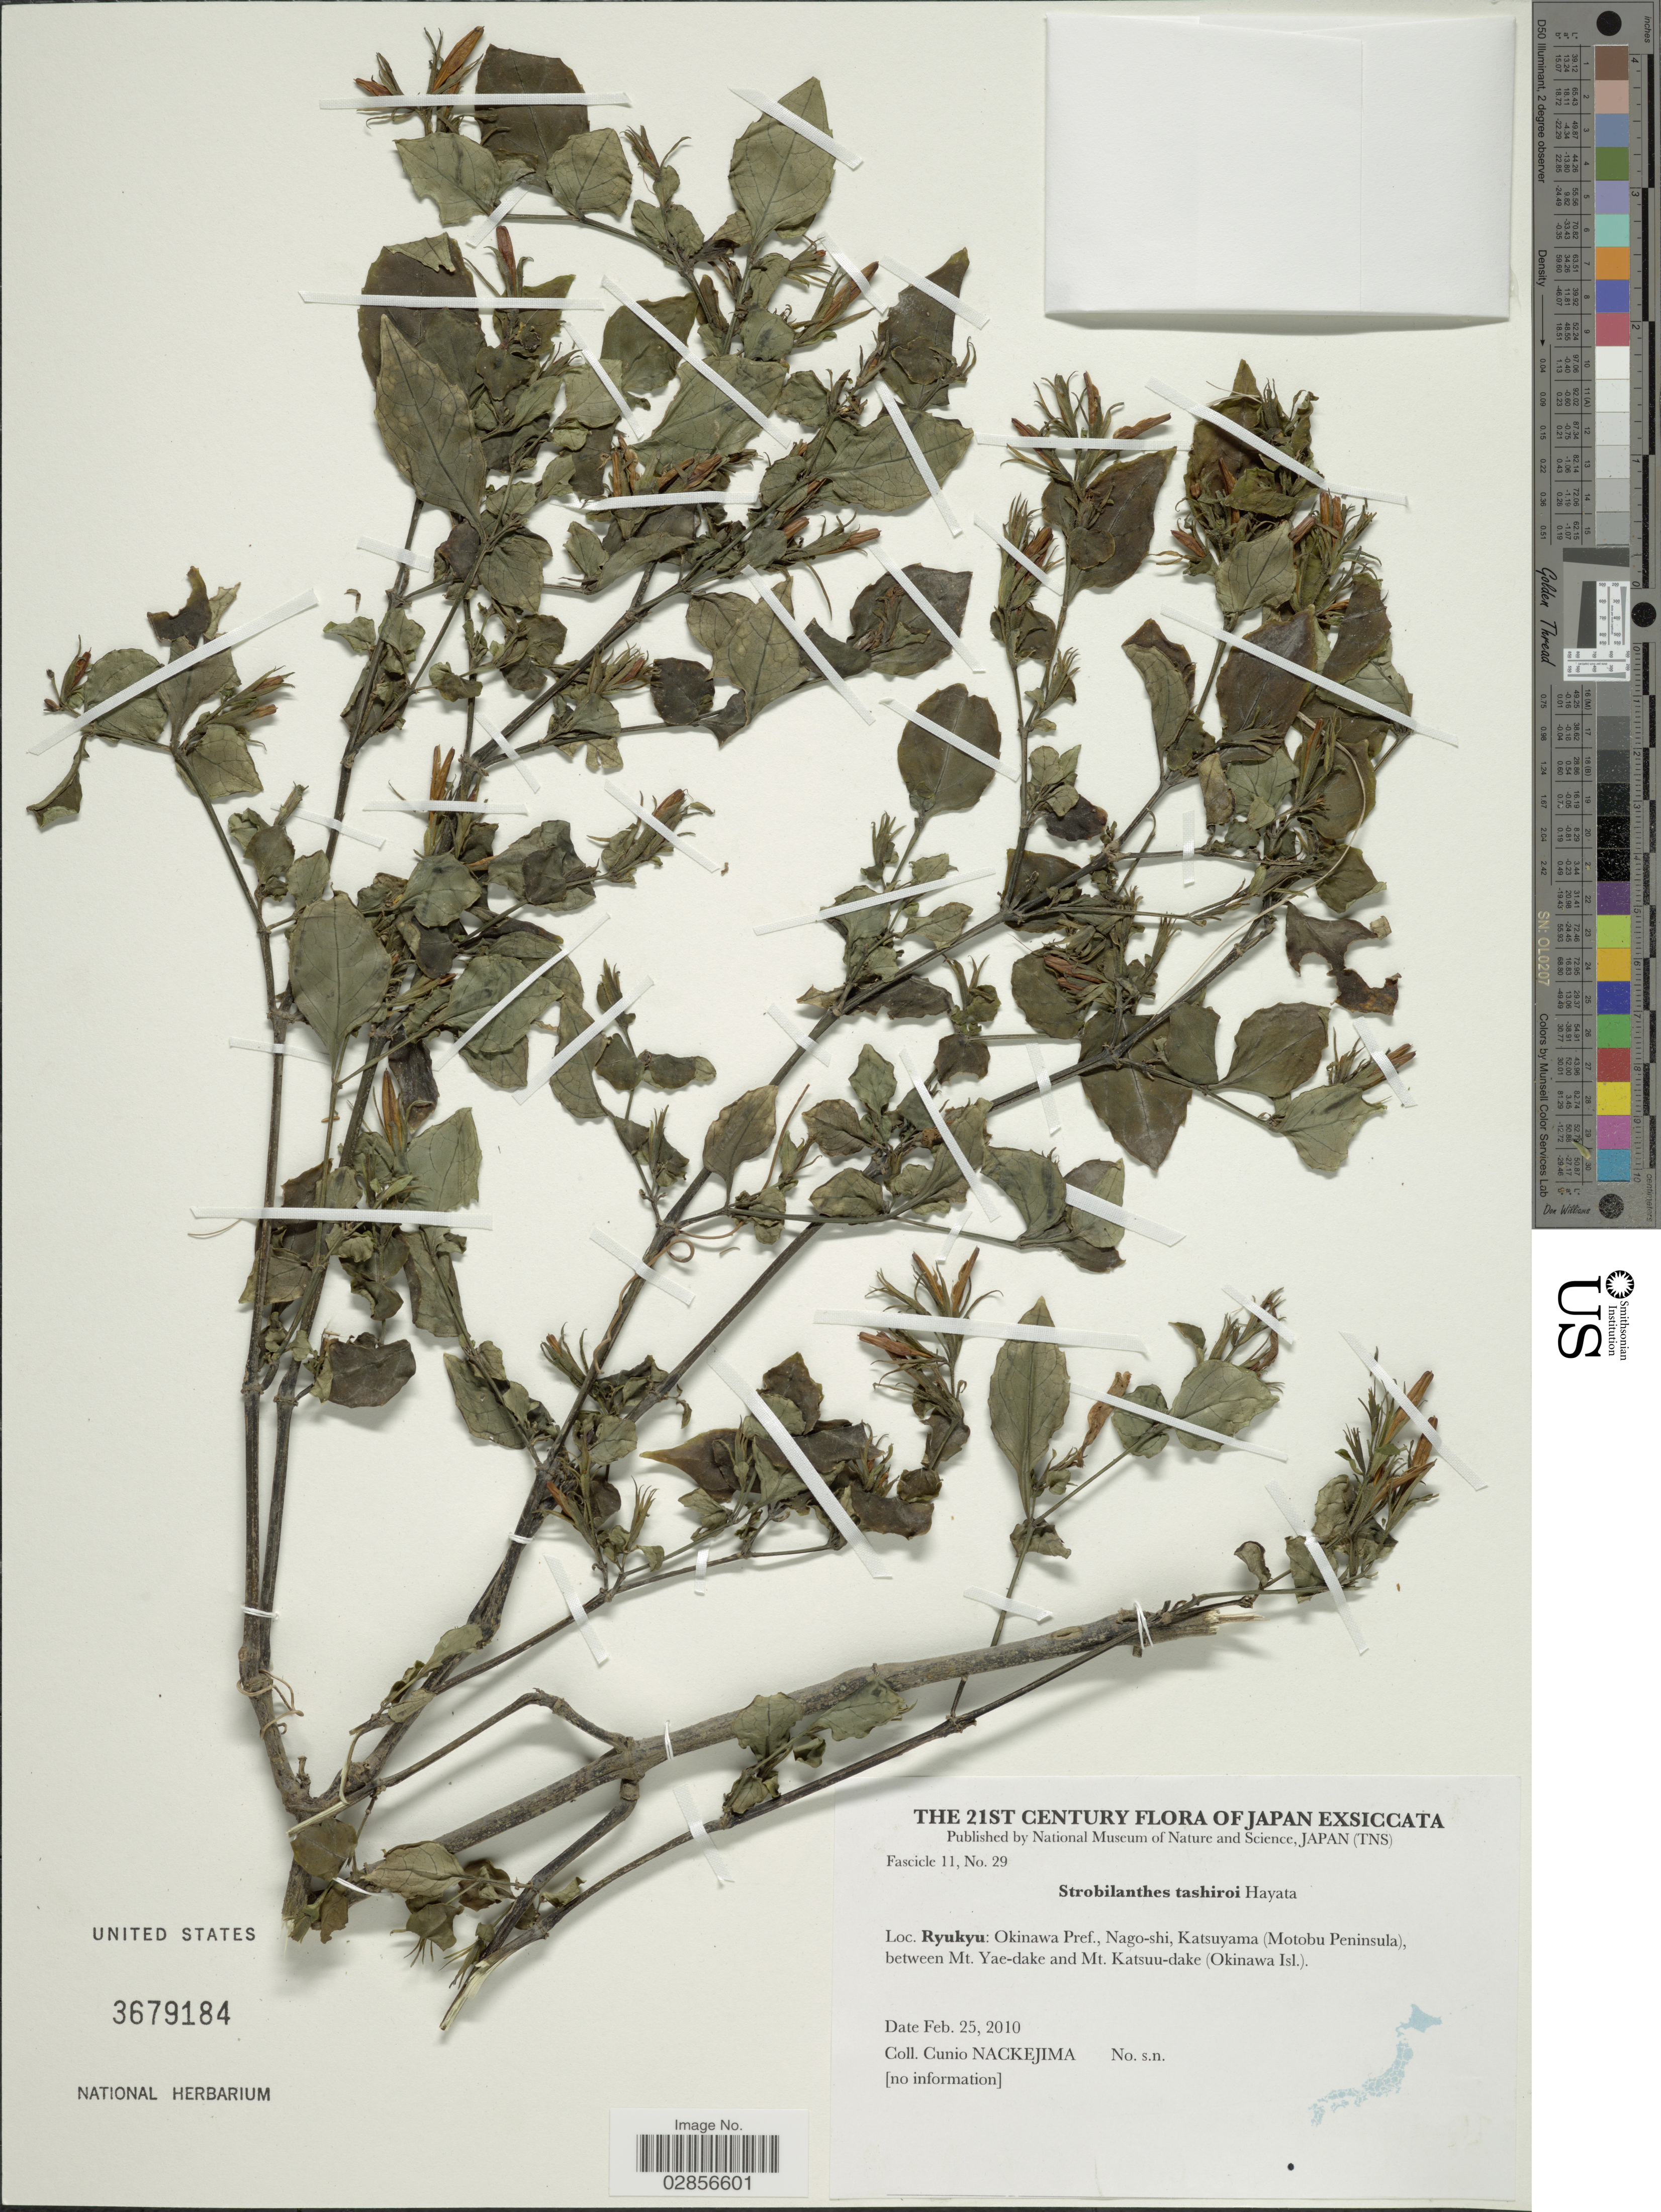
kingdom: Plantae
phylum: Tracheophyta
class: Magnoliopsida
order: Lamiales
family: Acanthaceae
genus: Strobilanthes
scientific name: Strobilanthes tashiroi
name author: Hayata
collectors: C. Nackejima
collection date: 2010-02-25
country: Japan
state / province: Okinawa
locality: Ryukyu: Okinawa Pref., Nago-shi, Katsuyama (Motobu Peninsula), between Mt. Yae-dake and Mt. Katsuu-dake (Okinawa Isl.).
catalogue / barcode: US 3679184